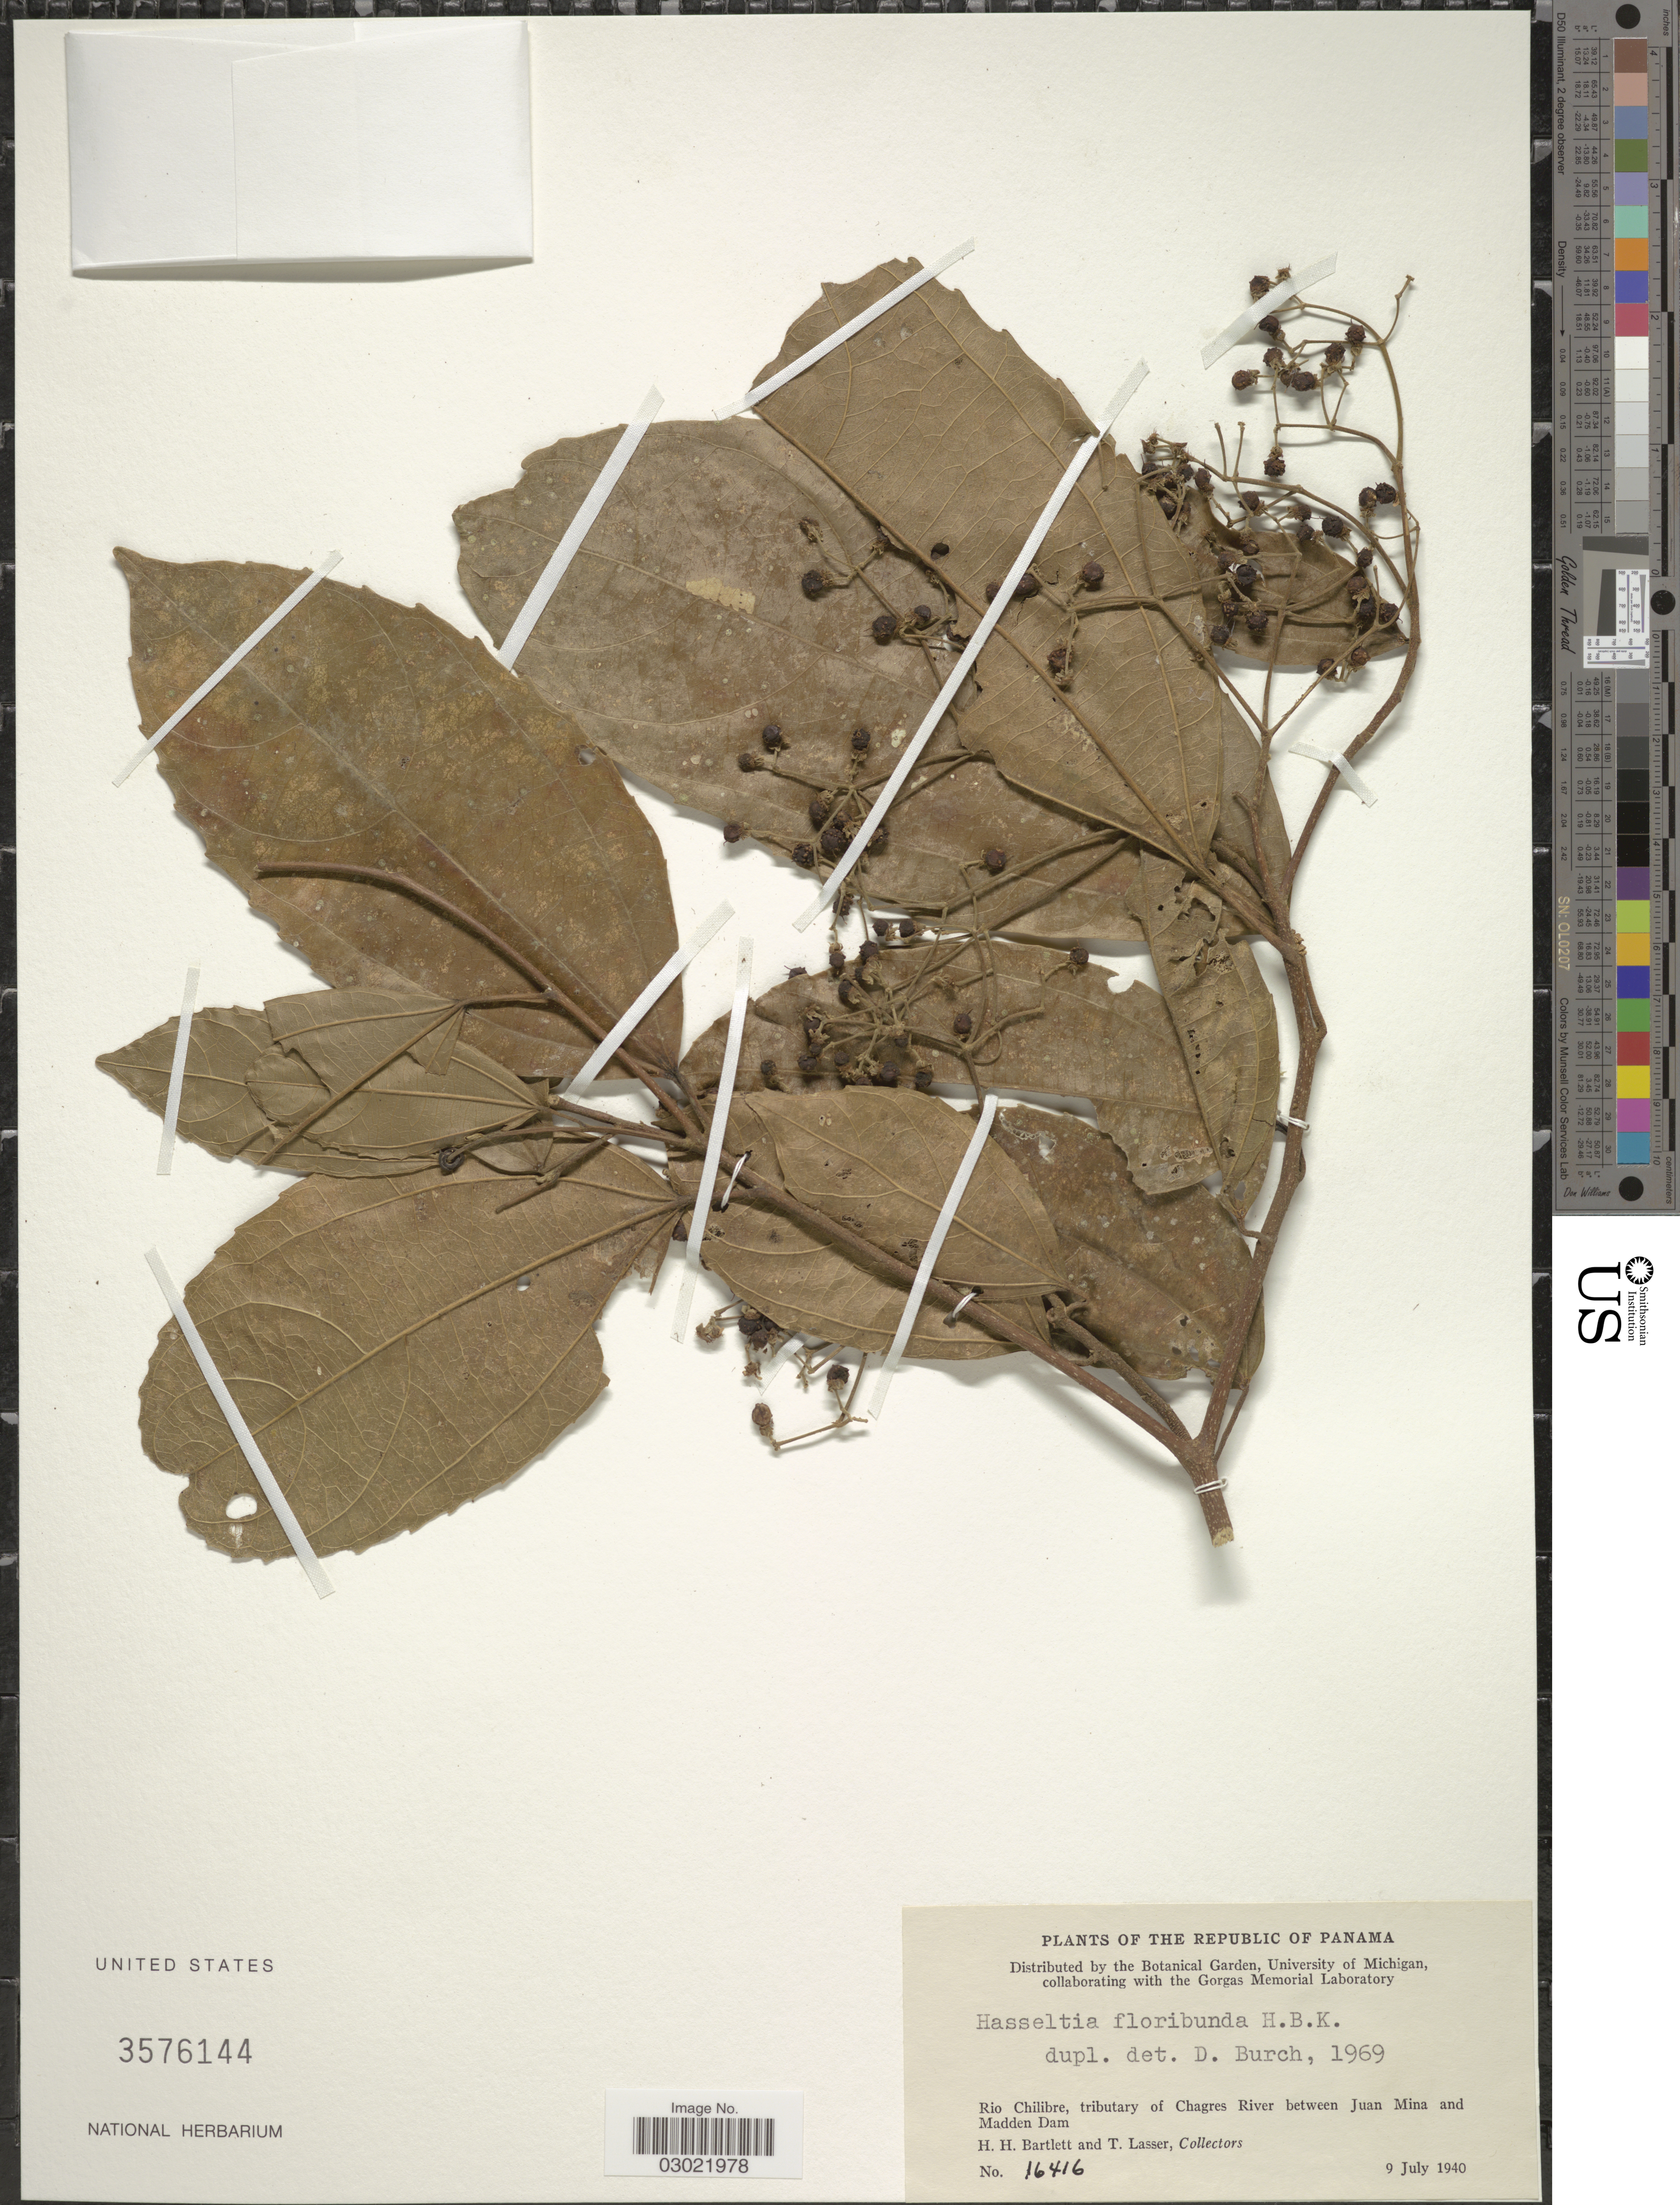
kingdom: Plantae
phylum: Tracheophyta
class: Magnoliopsida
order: Malpighiales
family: Salicaceae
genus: Hasseltia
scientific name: Hasseltia floribunda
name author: Kunth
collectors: H. H. Bartlett & T. Lasser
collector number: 16416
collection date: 1940-07-09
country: Panama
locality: The Republic of Panama. Rio Chilibre, tributary of Chagres River between Juan Mina and Madden Dam.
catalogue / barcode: US 3576144